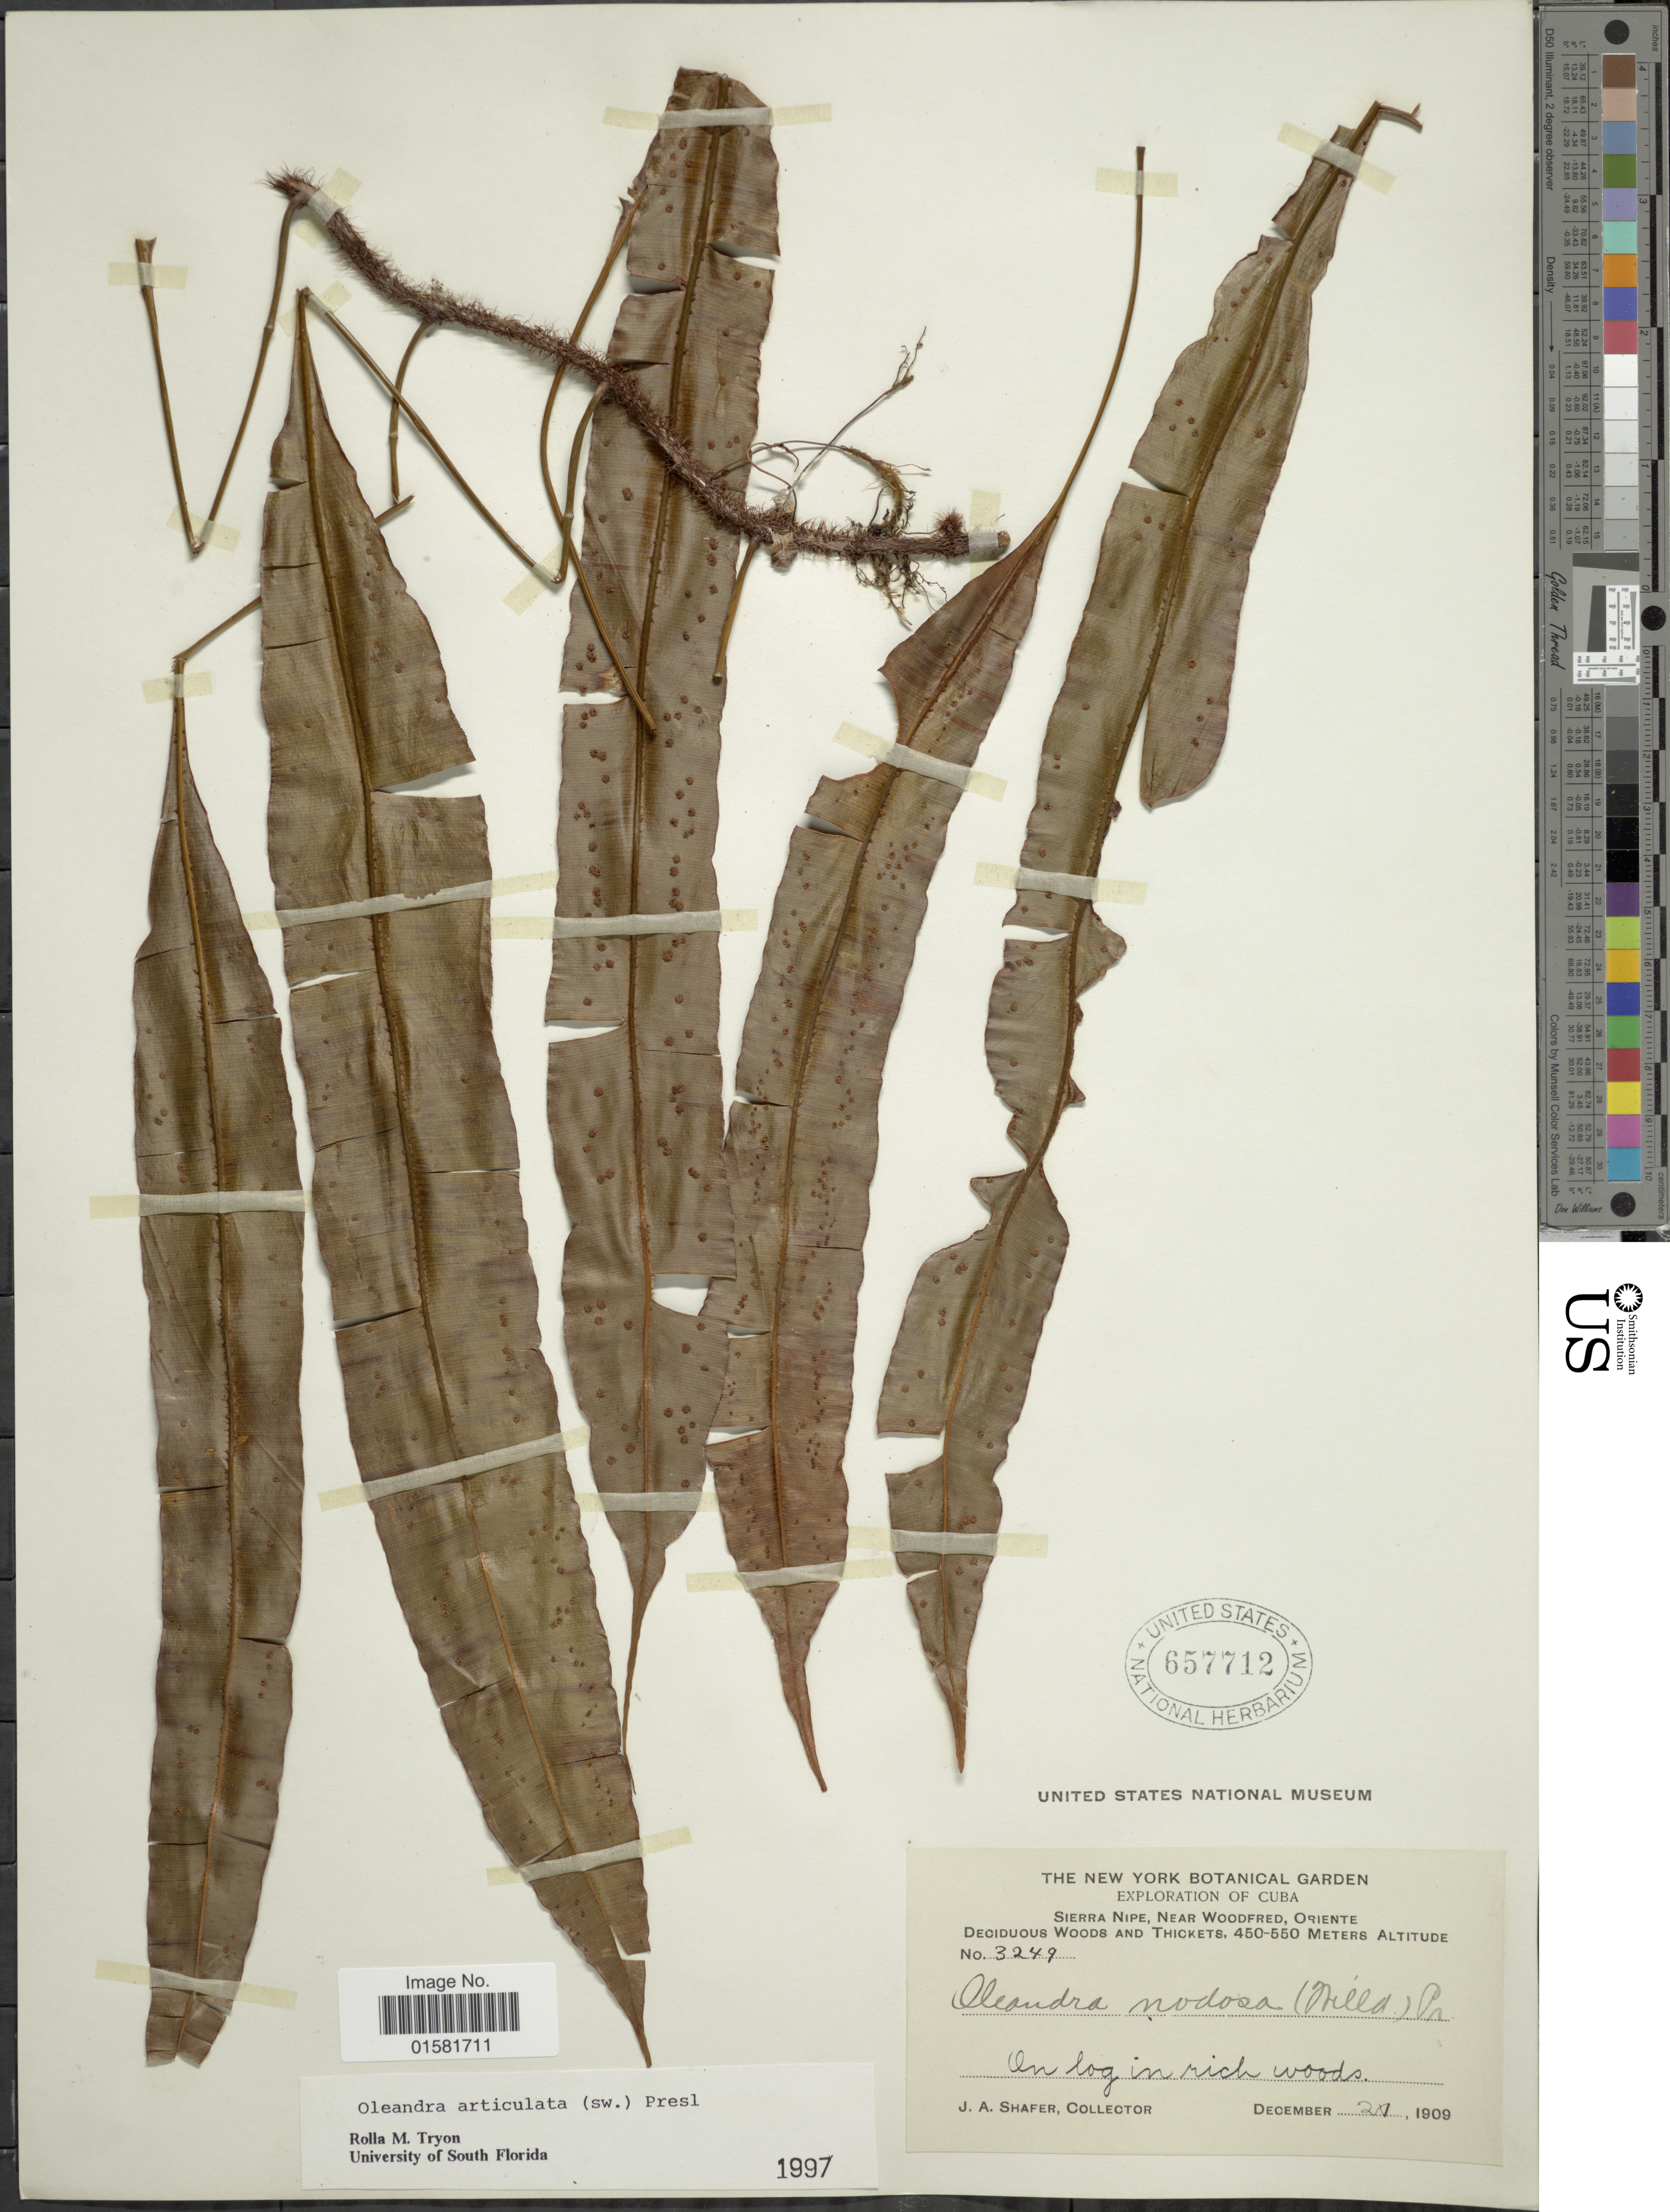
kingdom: Plantae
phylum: Tracheophyta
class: Polypodiopsida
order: Polypodiales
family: Oleandraceae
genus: Oleandra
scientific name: Oleandra articulata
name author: (Sw.) C. Presl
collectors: J. A. Shafer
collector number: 3249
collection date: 1909-12-21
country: Cuba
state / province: Oriente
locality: Cuba, Sierra Nipe, near Woodfred, Oriente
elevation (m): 450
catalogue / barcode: US 657712